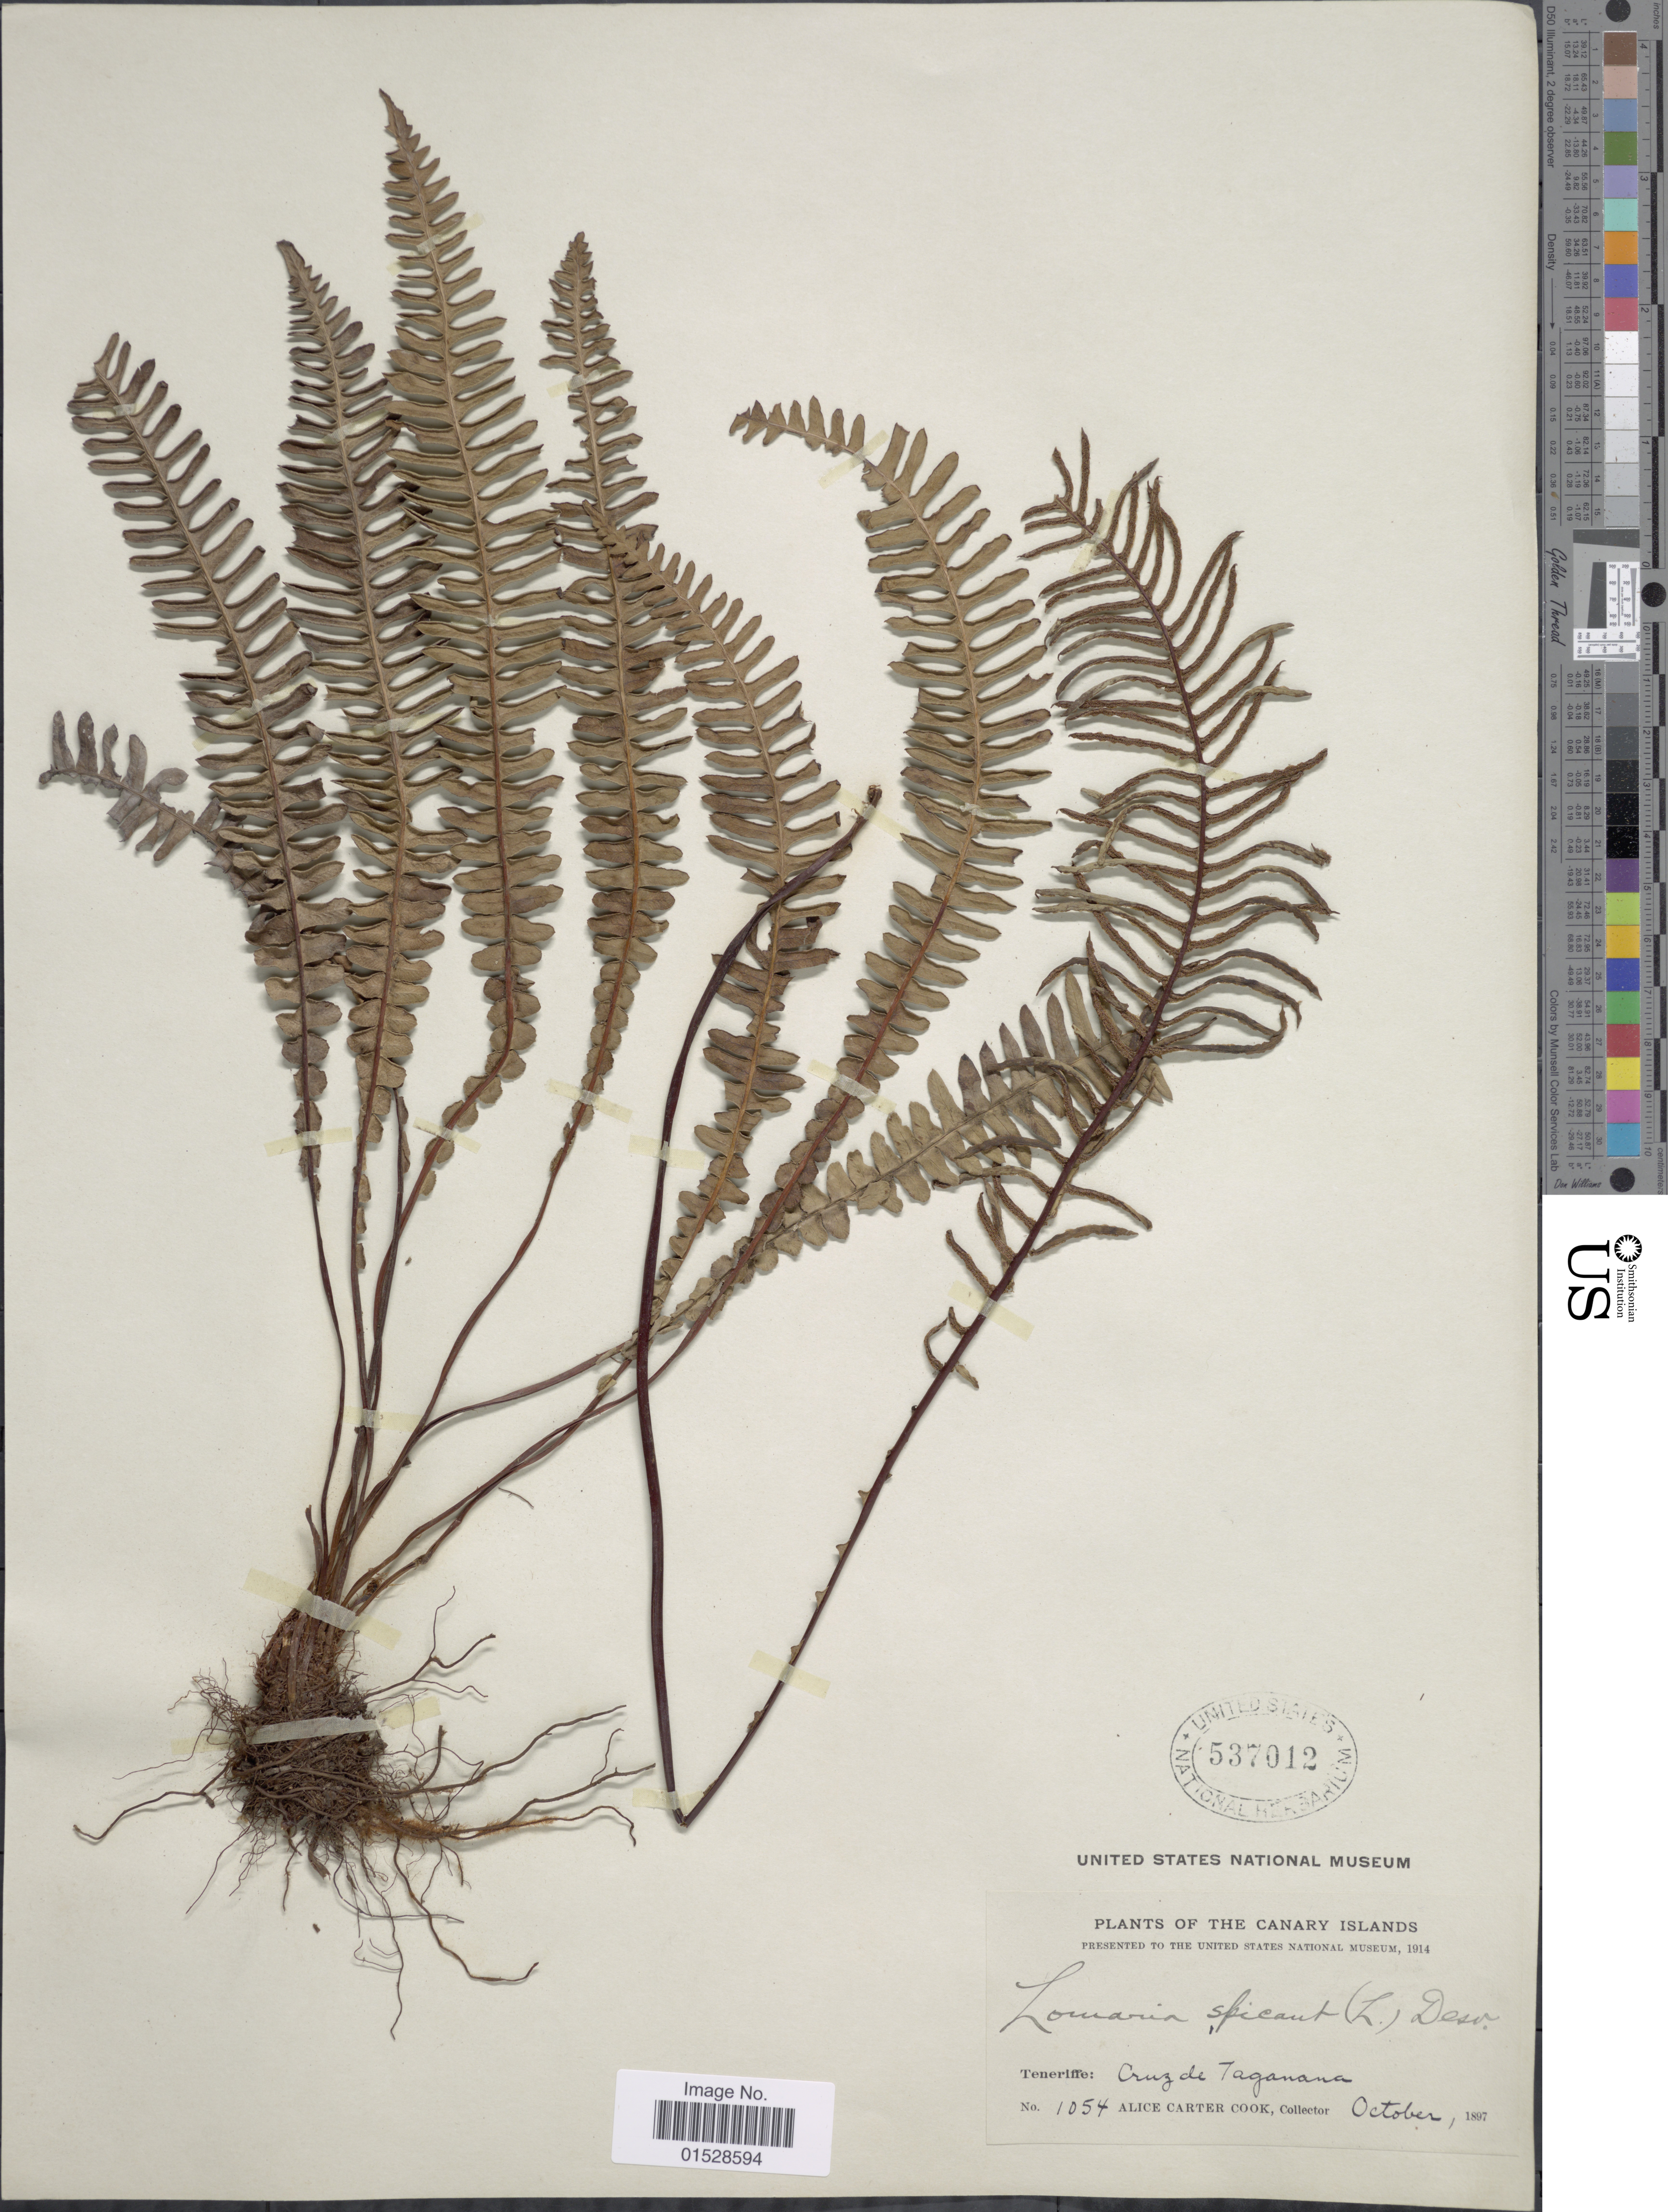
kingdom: Plantae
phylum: Tracheophyta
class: Polypodiopsida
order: Polypodiales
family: Blechnaceae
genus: Blechnum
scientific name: Blechnum spicant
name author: (L.) Sm.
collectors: Alice C. Cook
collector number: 1054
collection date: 1897-10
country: Spain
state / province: Canarias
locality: Canary Islands, Teneriffe: Cruz de Taganana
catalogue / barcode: US 537012